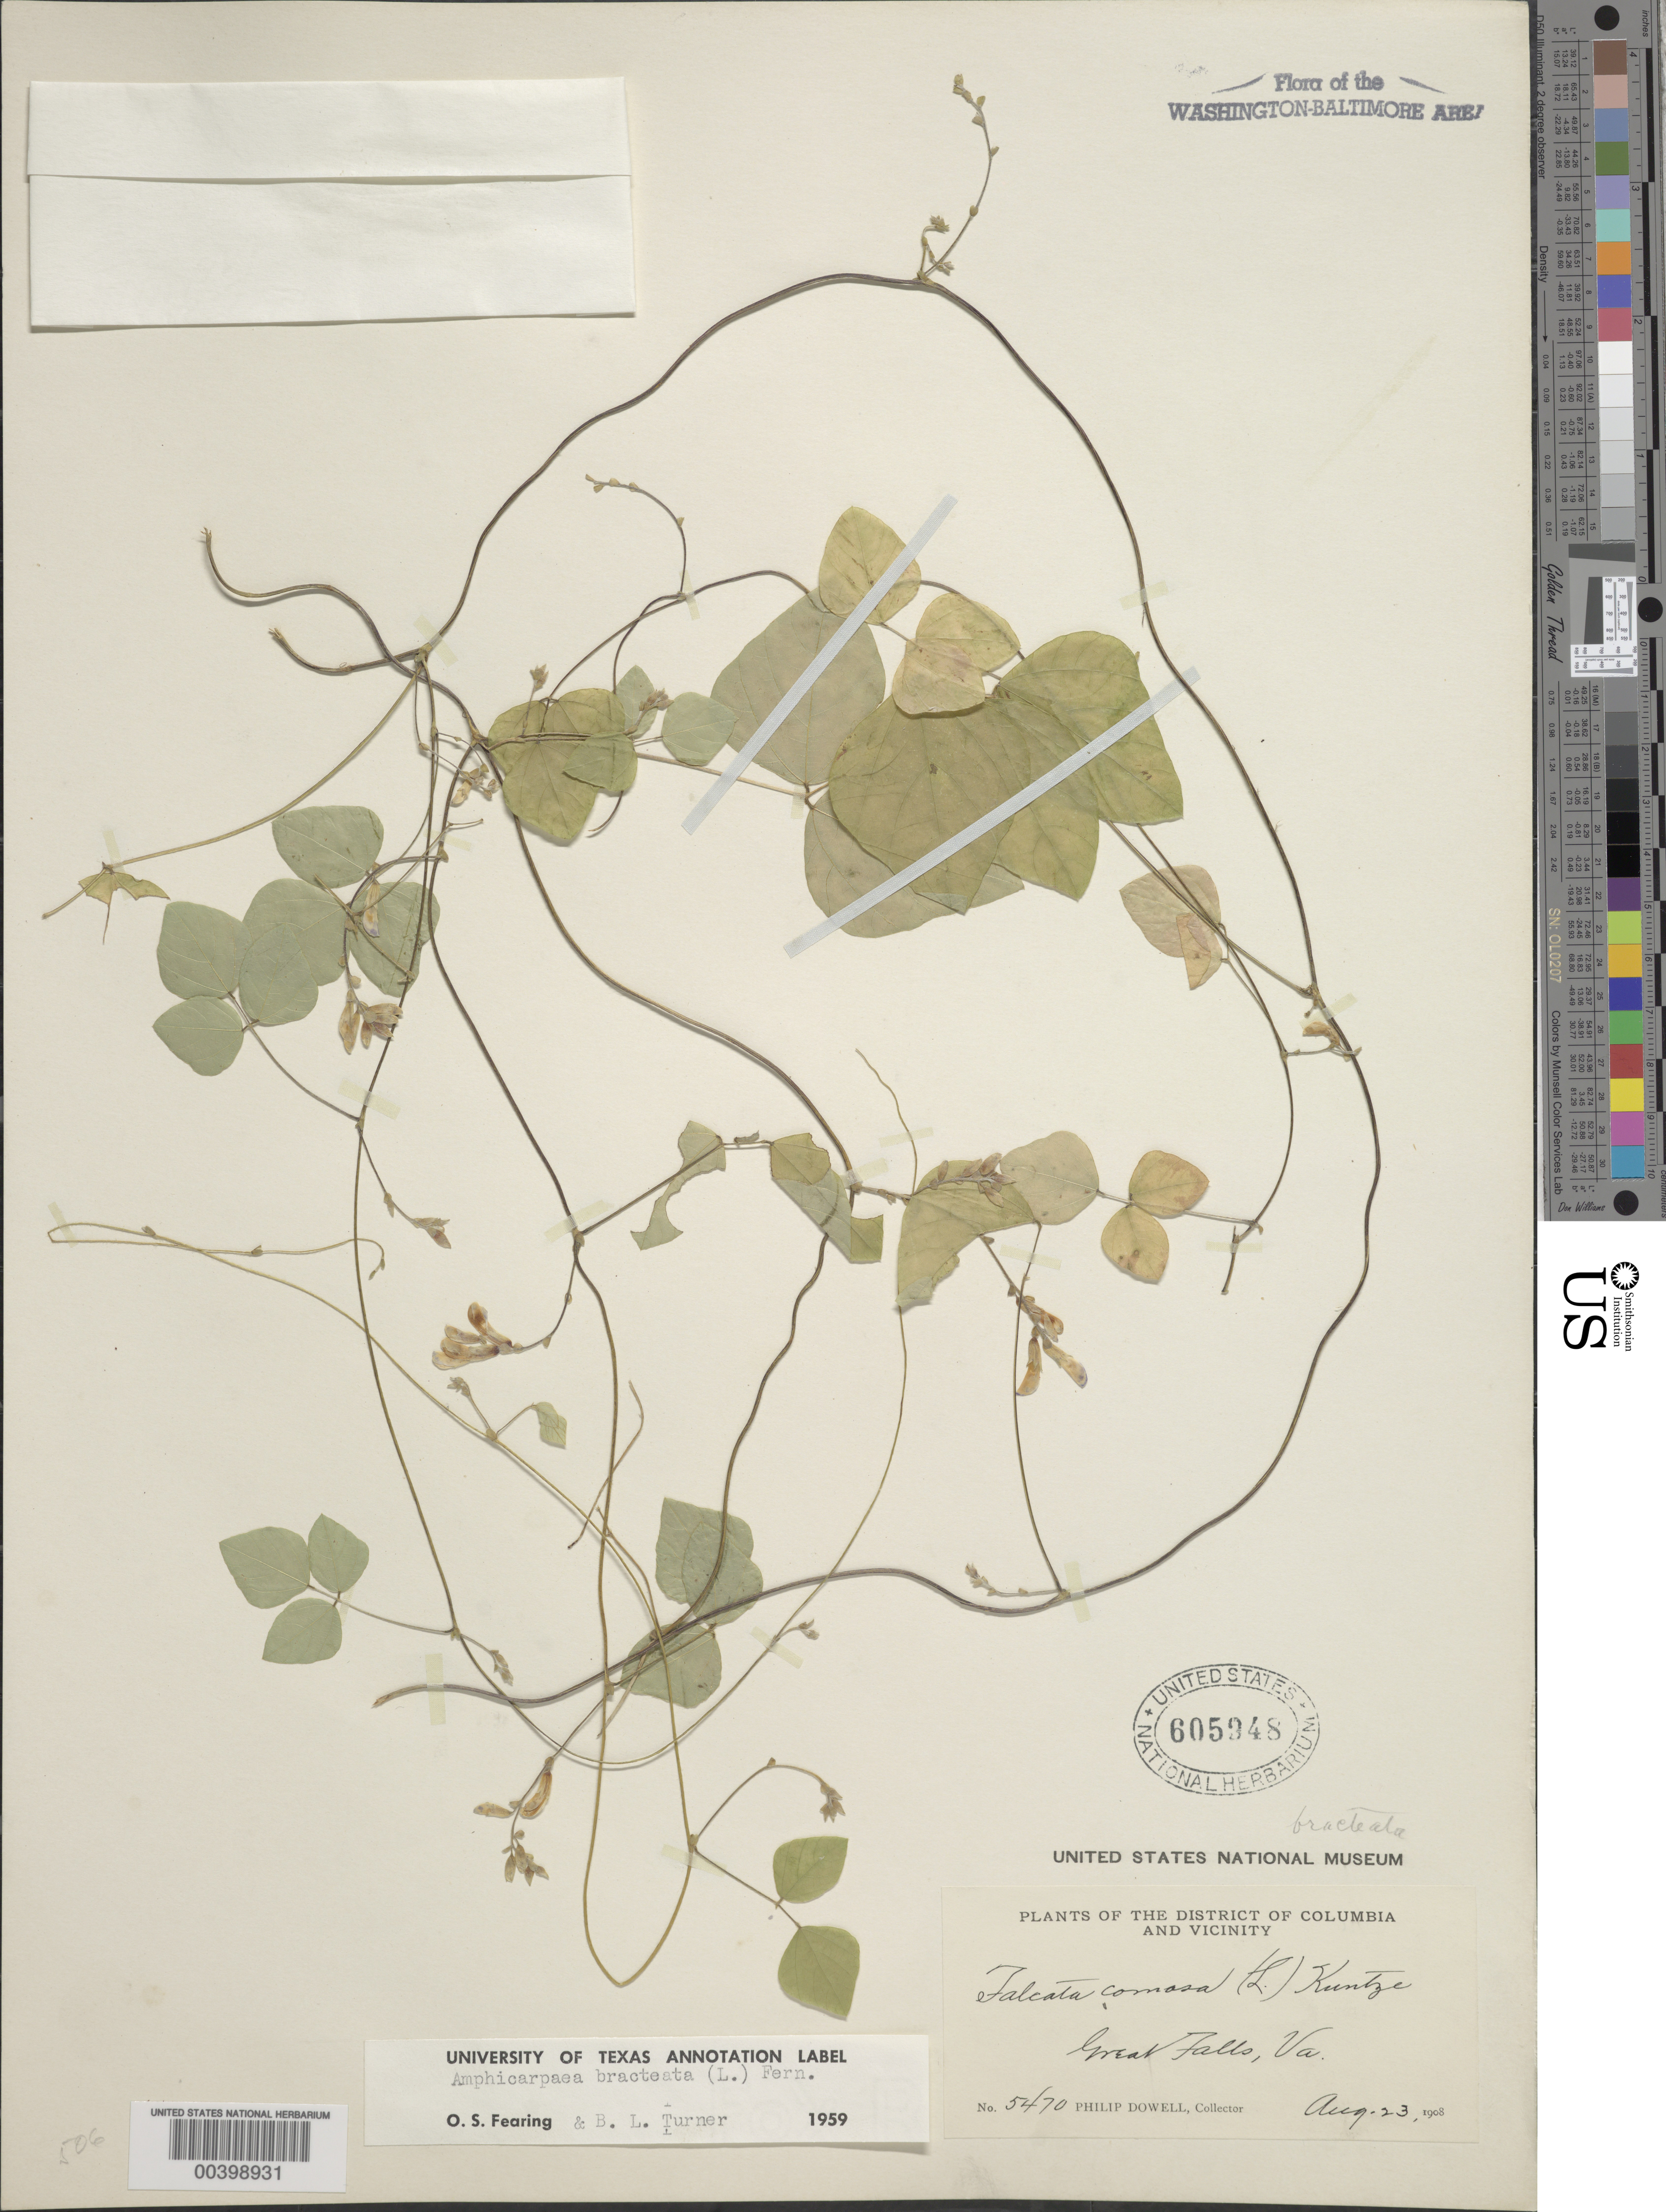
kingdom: Plantae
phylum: Tracheophyta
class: Magnoliopsida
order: Fabales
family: Fabaceae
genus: Amphicarpaea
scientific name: Amphicarpaea bracteata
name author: (L.) Fernald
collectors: P. Dowell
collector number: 5470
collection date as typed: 23 Aug 1908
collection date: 1908-08-23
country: United States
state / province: Virginia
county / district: Fairfax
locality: Great Falls C. and O. Canal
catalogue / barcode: US 605948